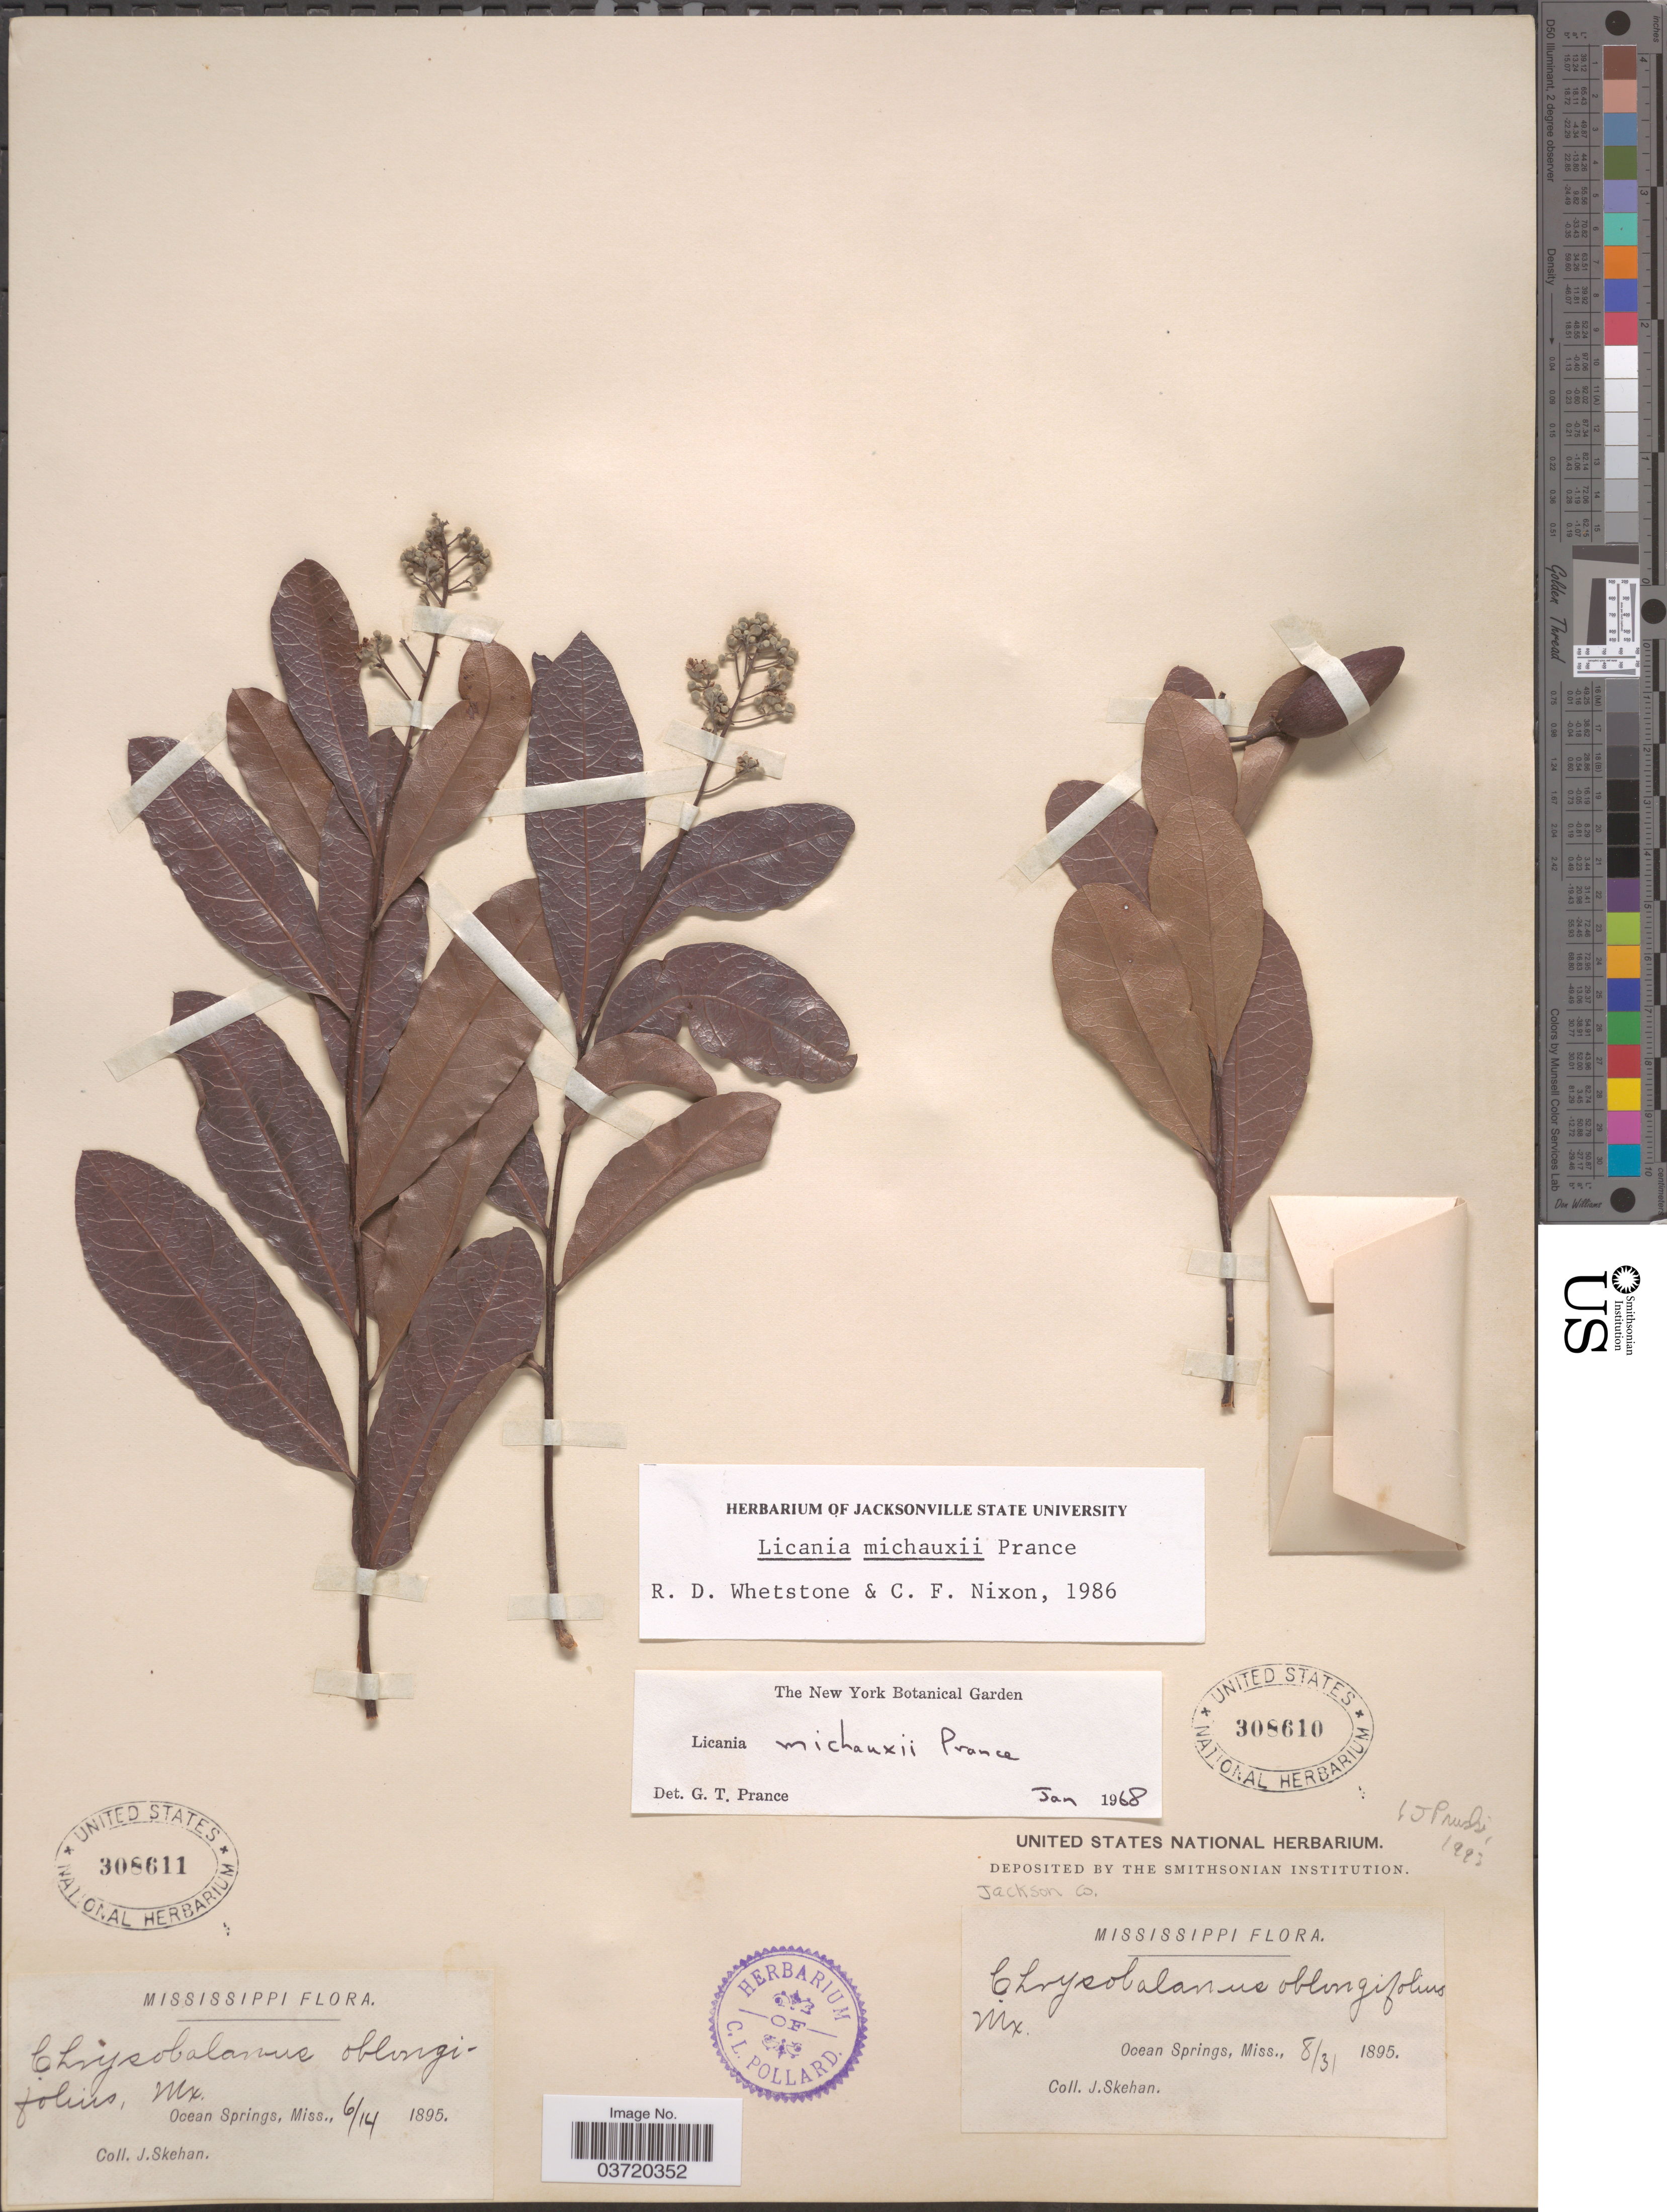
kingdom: Plantae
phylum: Tracheophyta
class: Magnoliopsida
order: Malpighiales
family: Chrysobalanaceae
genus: Geobalanus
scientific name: Geobalanus oblongifolius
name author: (Michx.) Small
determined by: Strong, M. T., (US), Smithsonian Institution - National Museum of Natural History (UNITED STATES)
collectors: J. Skehan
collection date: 1895-06-14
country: United States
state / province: Mississippi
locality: Ocean Springs.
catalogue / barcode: US 308611-2